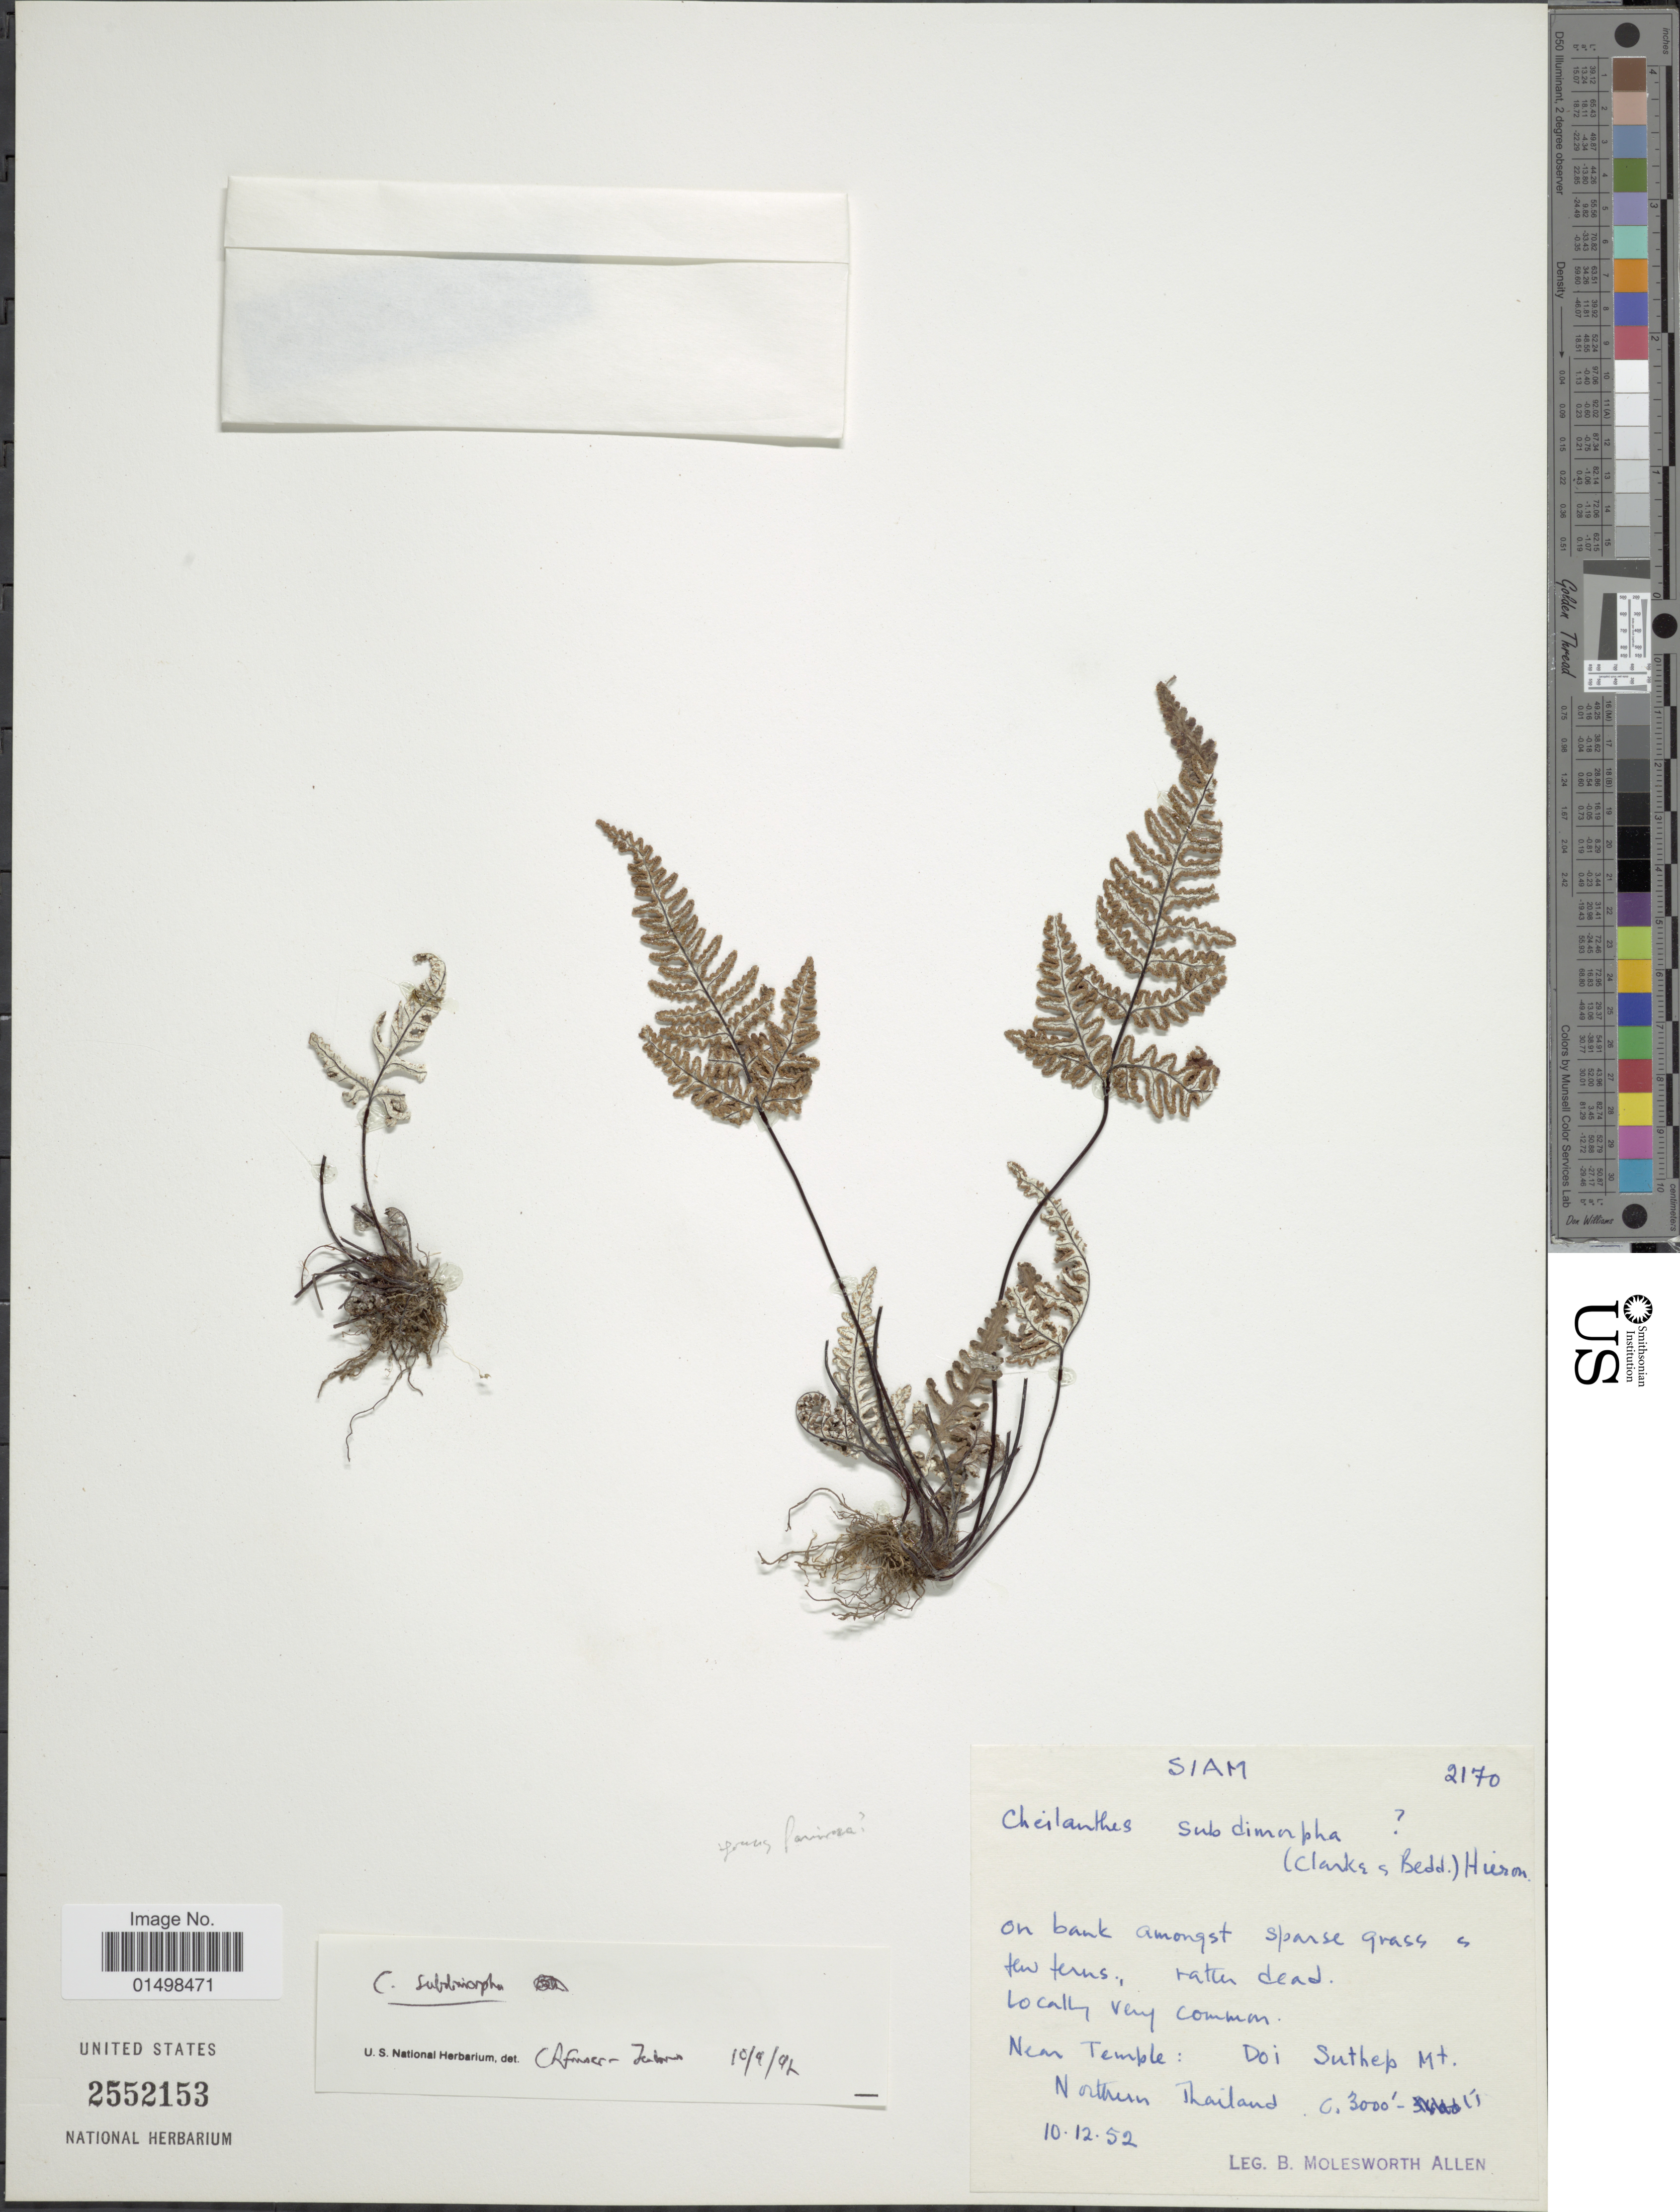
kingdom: Plantae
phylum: Tracheophyta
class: Polypodiopsida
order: Polypodiales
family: Pteridaceae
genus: Aleuritopteris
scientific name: Aleuritopteris anceps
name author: (Blanf.) Panigrahi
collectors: M. B. Allen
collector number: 2170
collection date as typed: Transcribed d/m/y: 12/10/52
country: Thailand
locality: Siam, Near Temple: Doi Suthep Mt. Northern Thailand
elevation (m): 914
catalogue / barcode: US 2552153